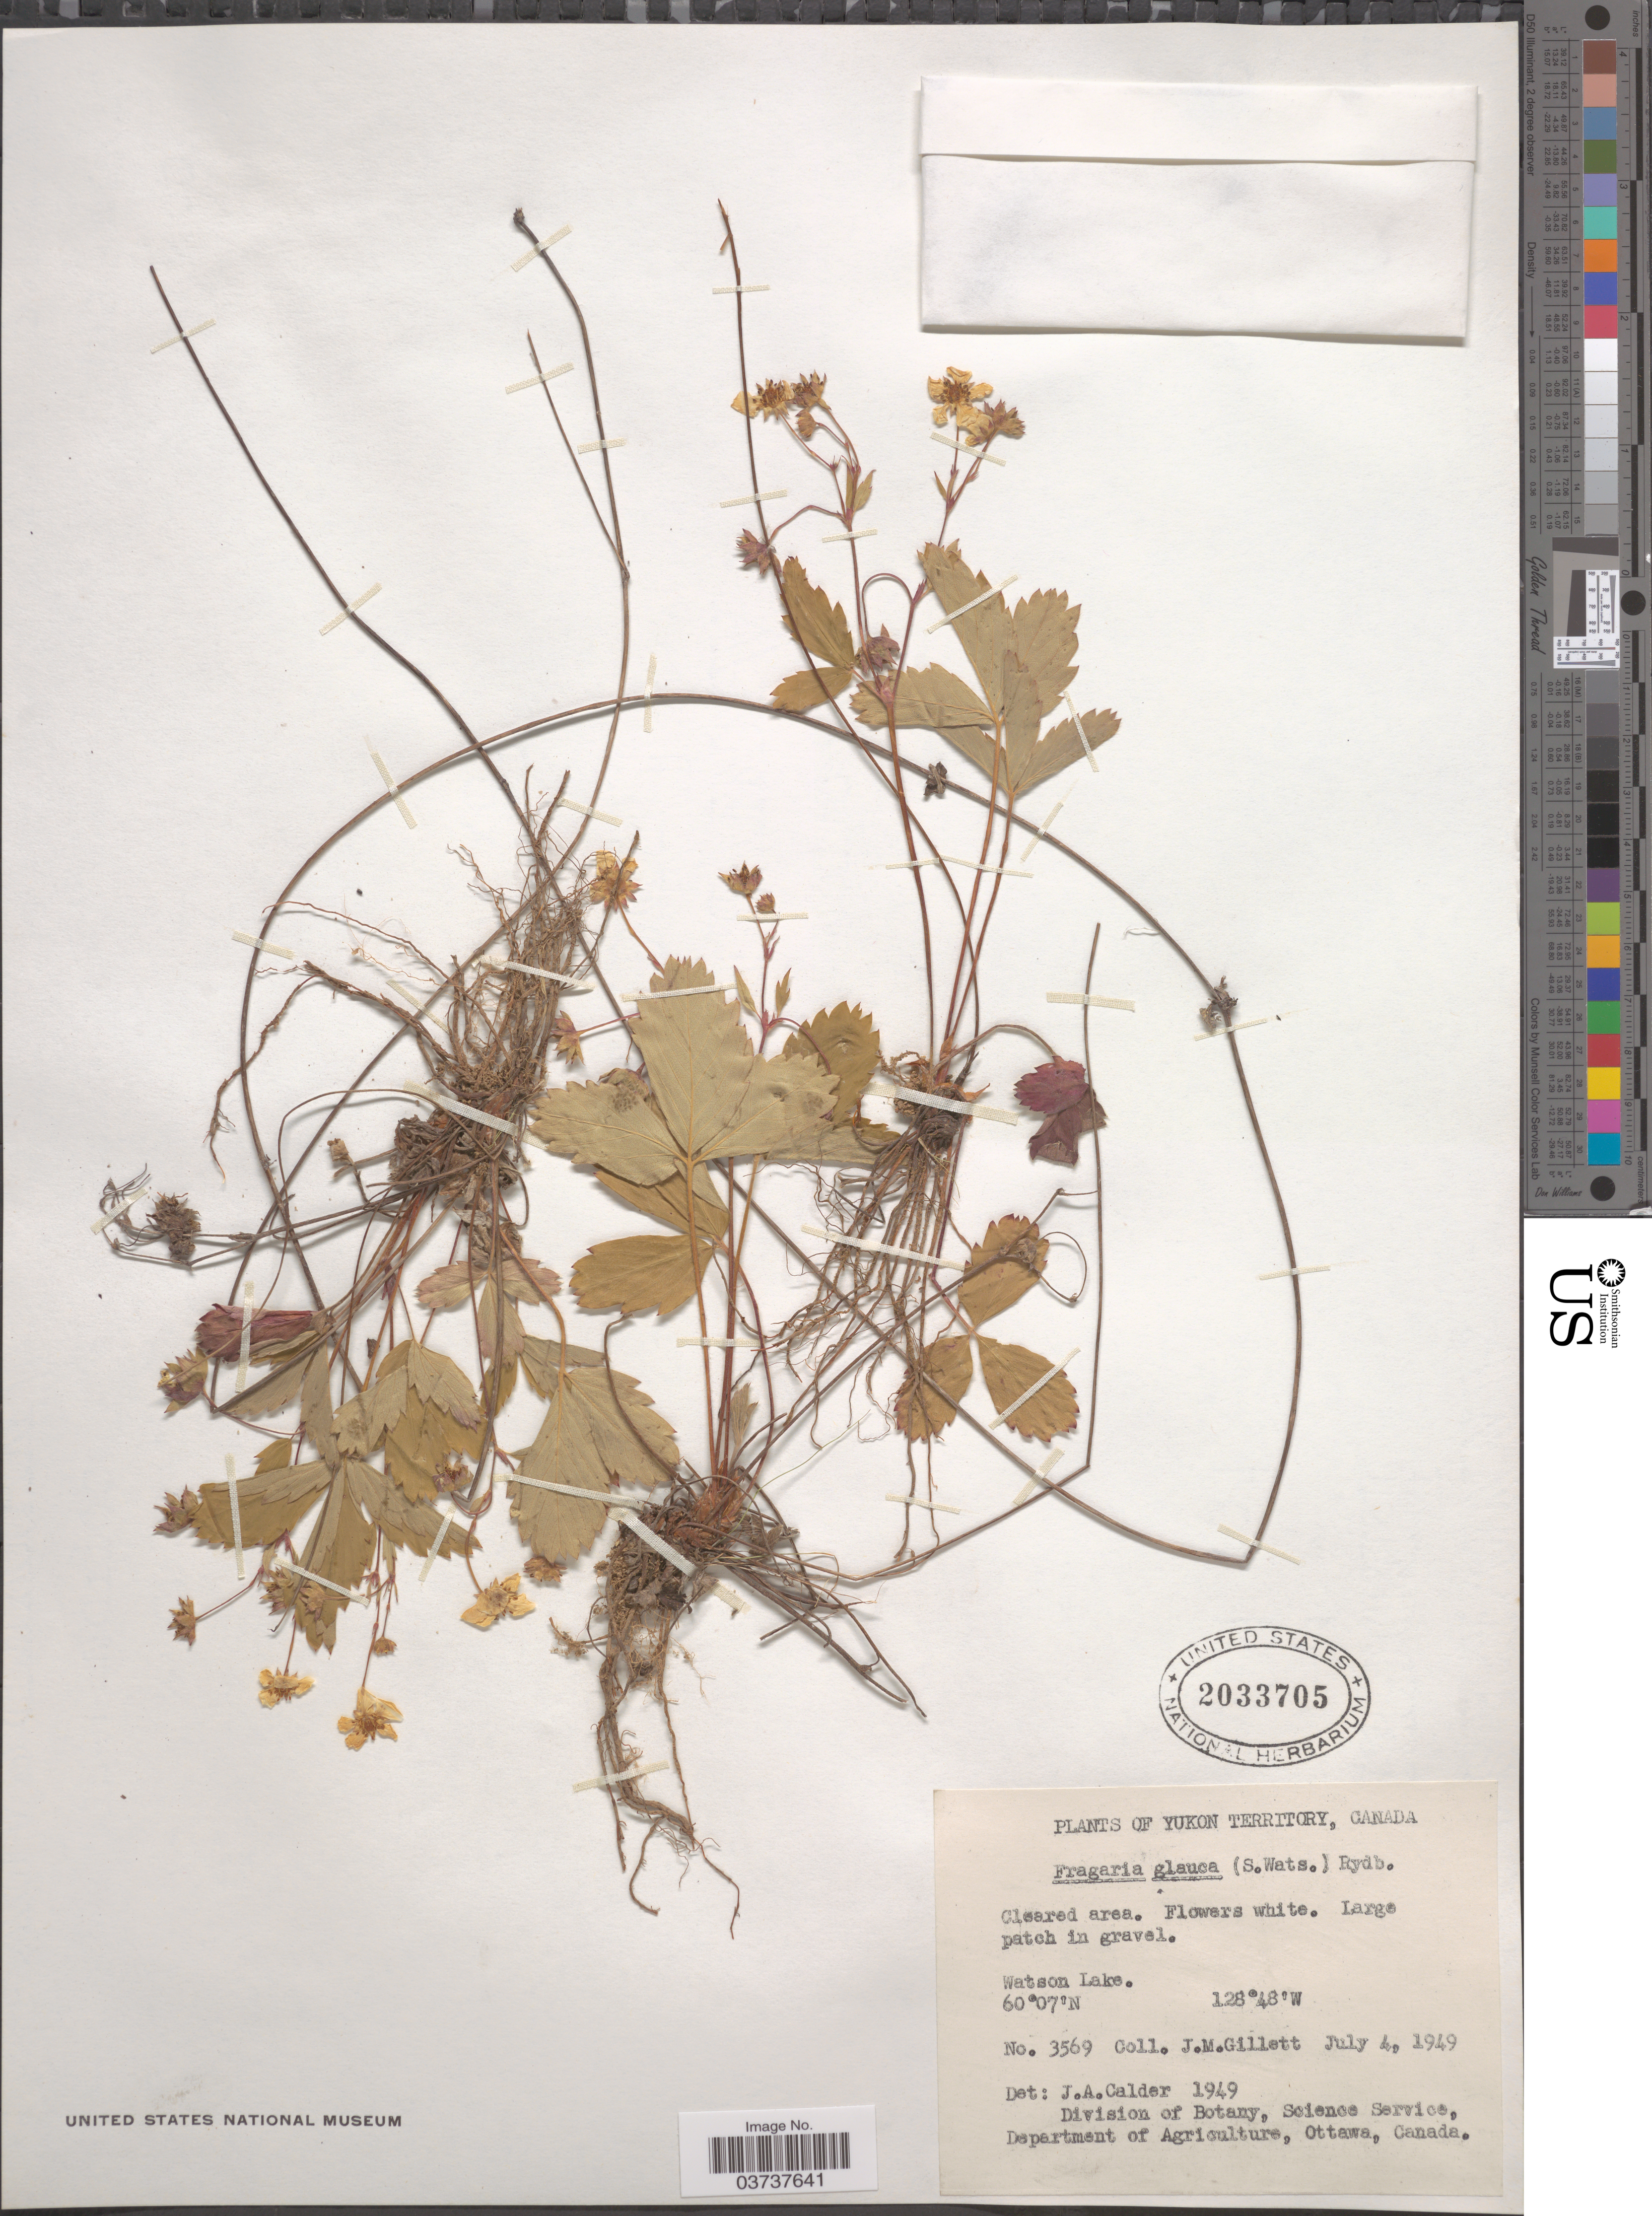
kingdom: Plantae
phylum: Tracheophyta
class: Magnoliopsida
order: Rosales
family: Rosaceae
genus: Fragaria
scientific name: Fragaria virginiana subsp. glauca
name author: (S. Watson) Staudt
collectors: J. M. Gillett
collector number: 3569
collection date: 1949-07-04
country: Canada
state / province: Yukon Territory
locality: Watson Lake.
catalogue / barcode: US 2033705